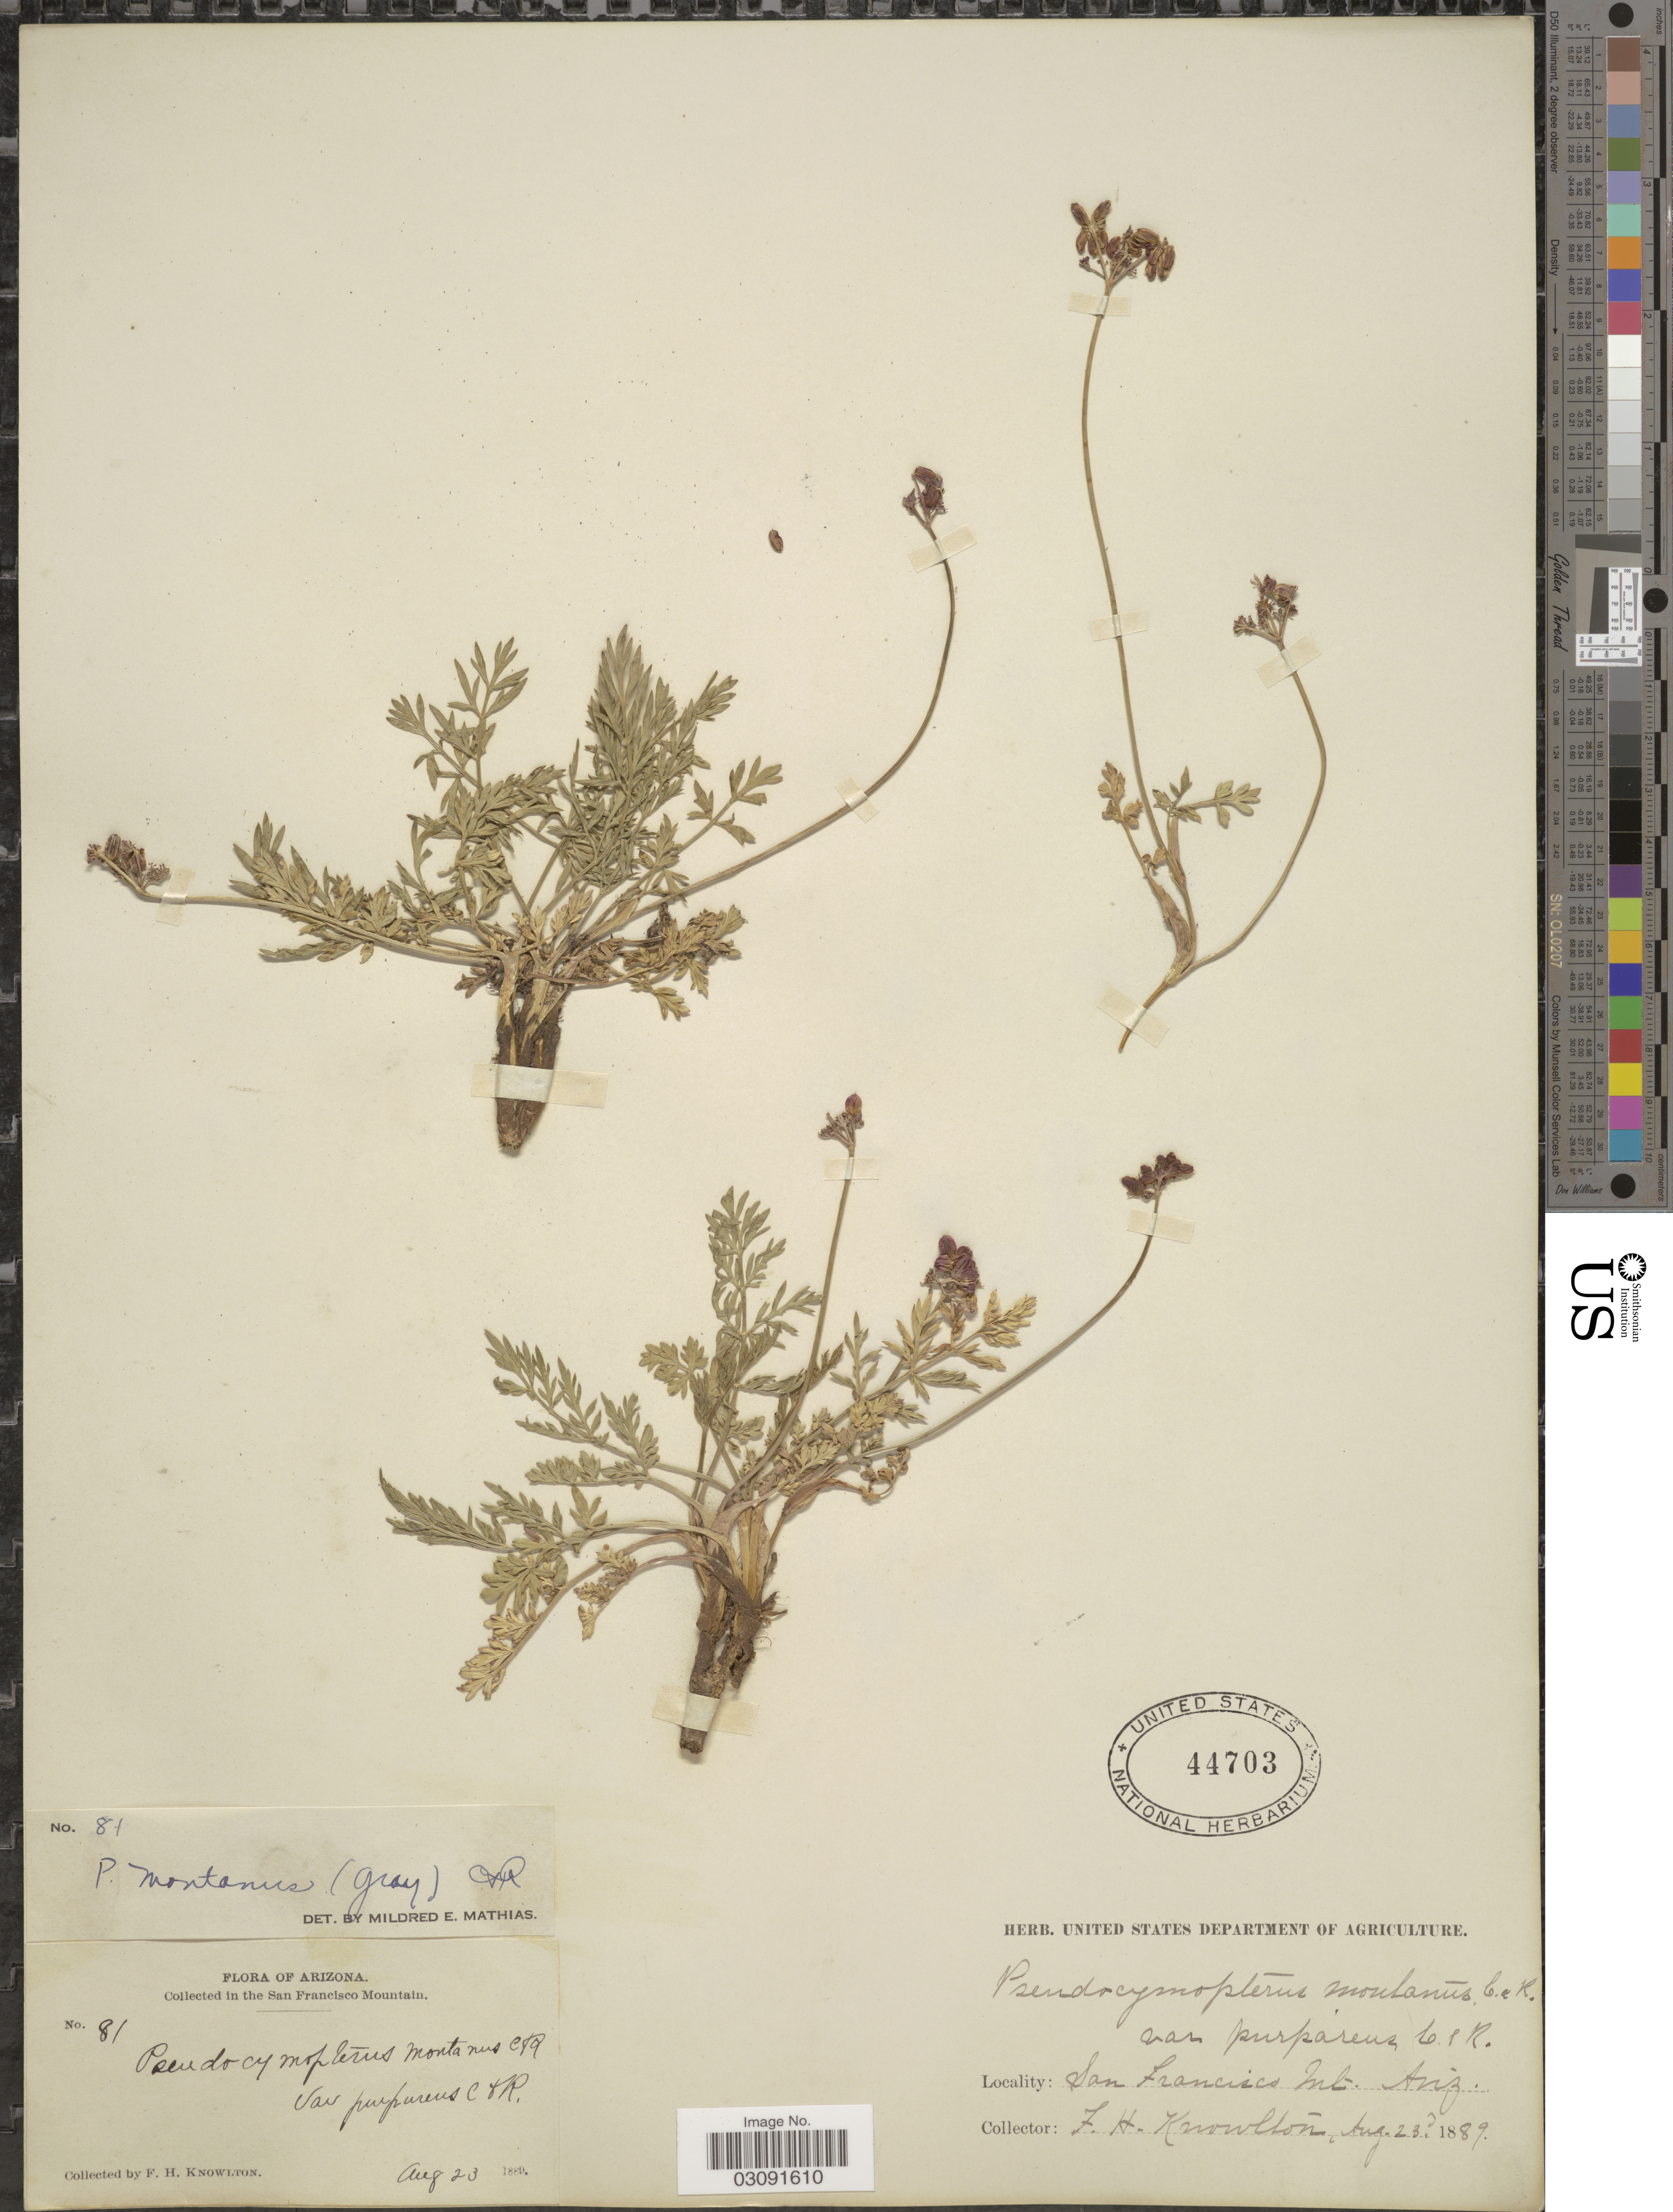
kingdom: Plantae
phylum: Tracheophyta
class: Magnoliopsida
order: Apiales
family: Apiaceae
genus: Pseudocymopterus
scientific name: Pseudocymopterus montanus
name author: (A. Gray) J.M. Coult. & Rose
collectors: F. H. Knowlton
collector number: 81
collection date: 1889-08-23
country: United States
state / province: Arizona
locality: San Francisco Mountain.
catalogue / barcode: US 44703